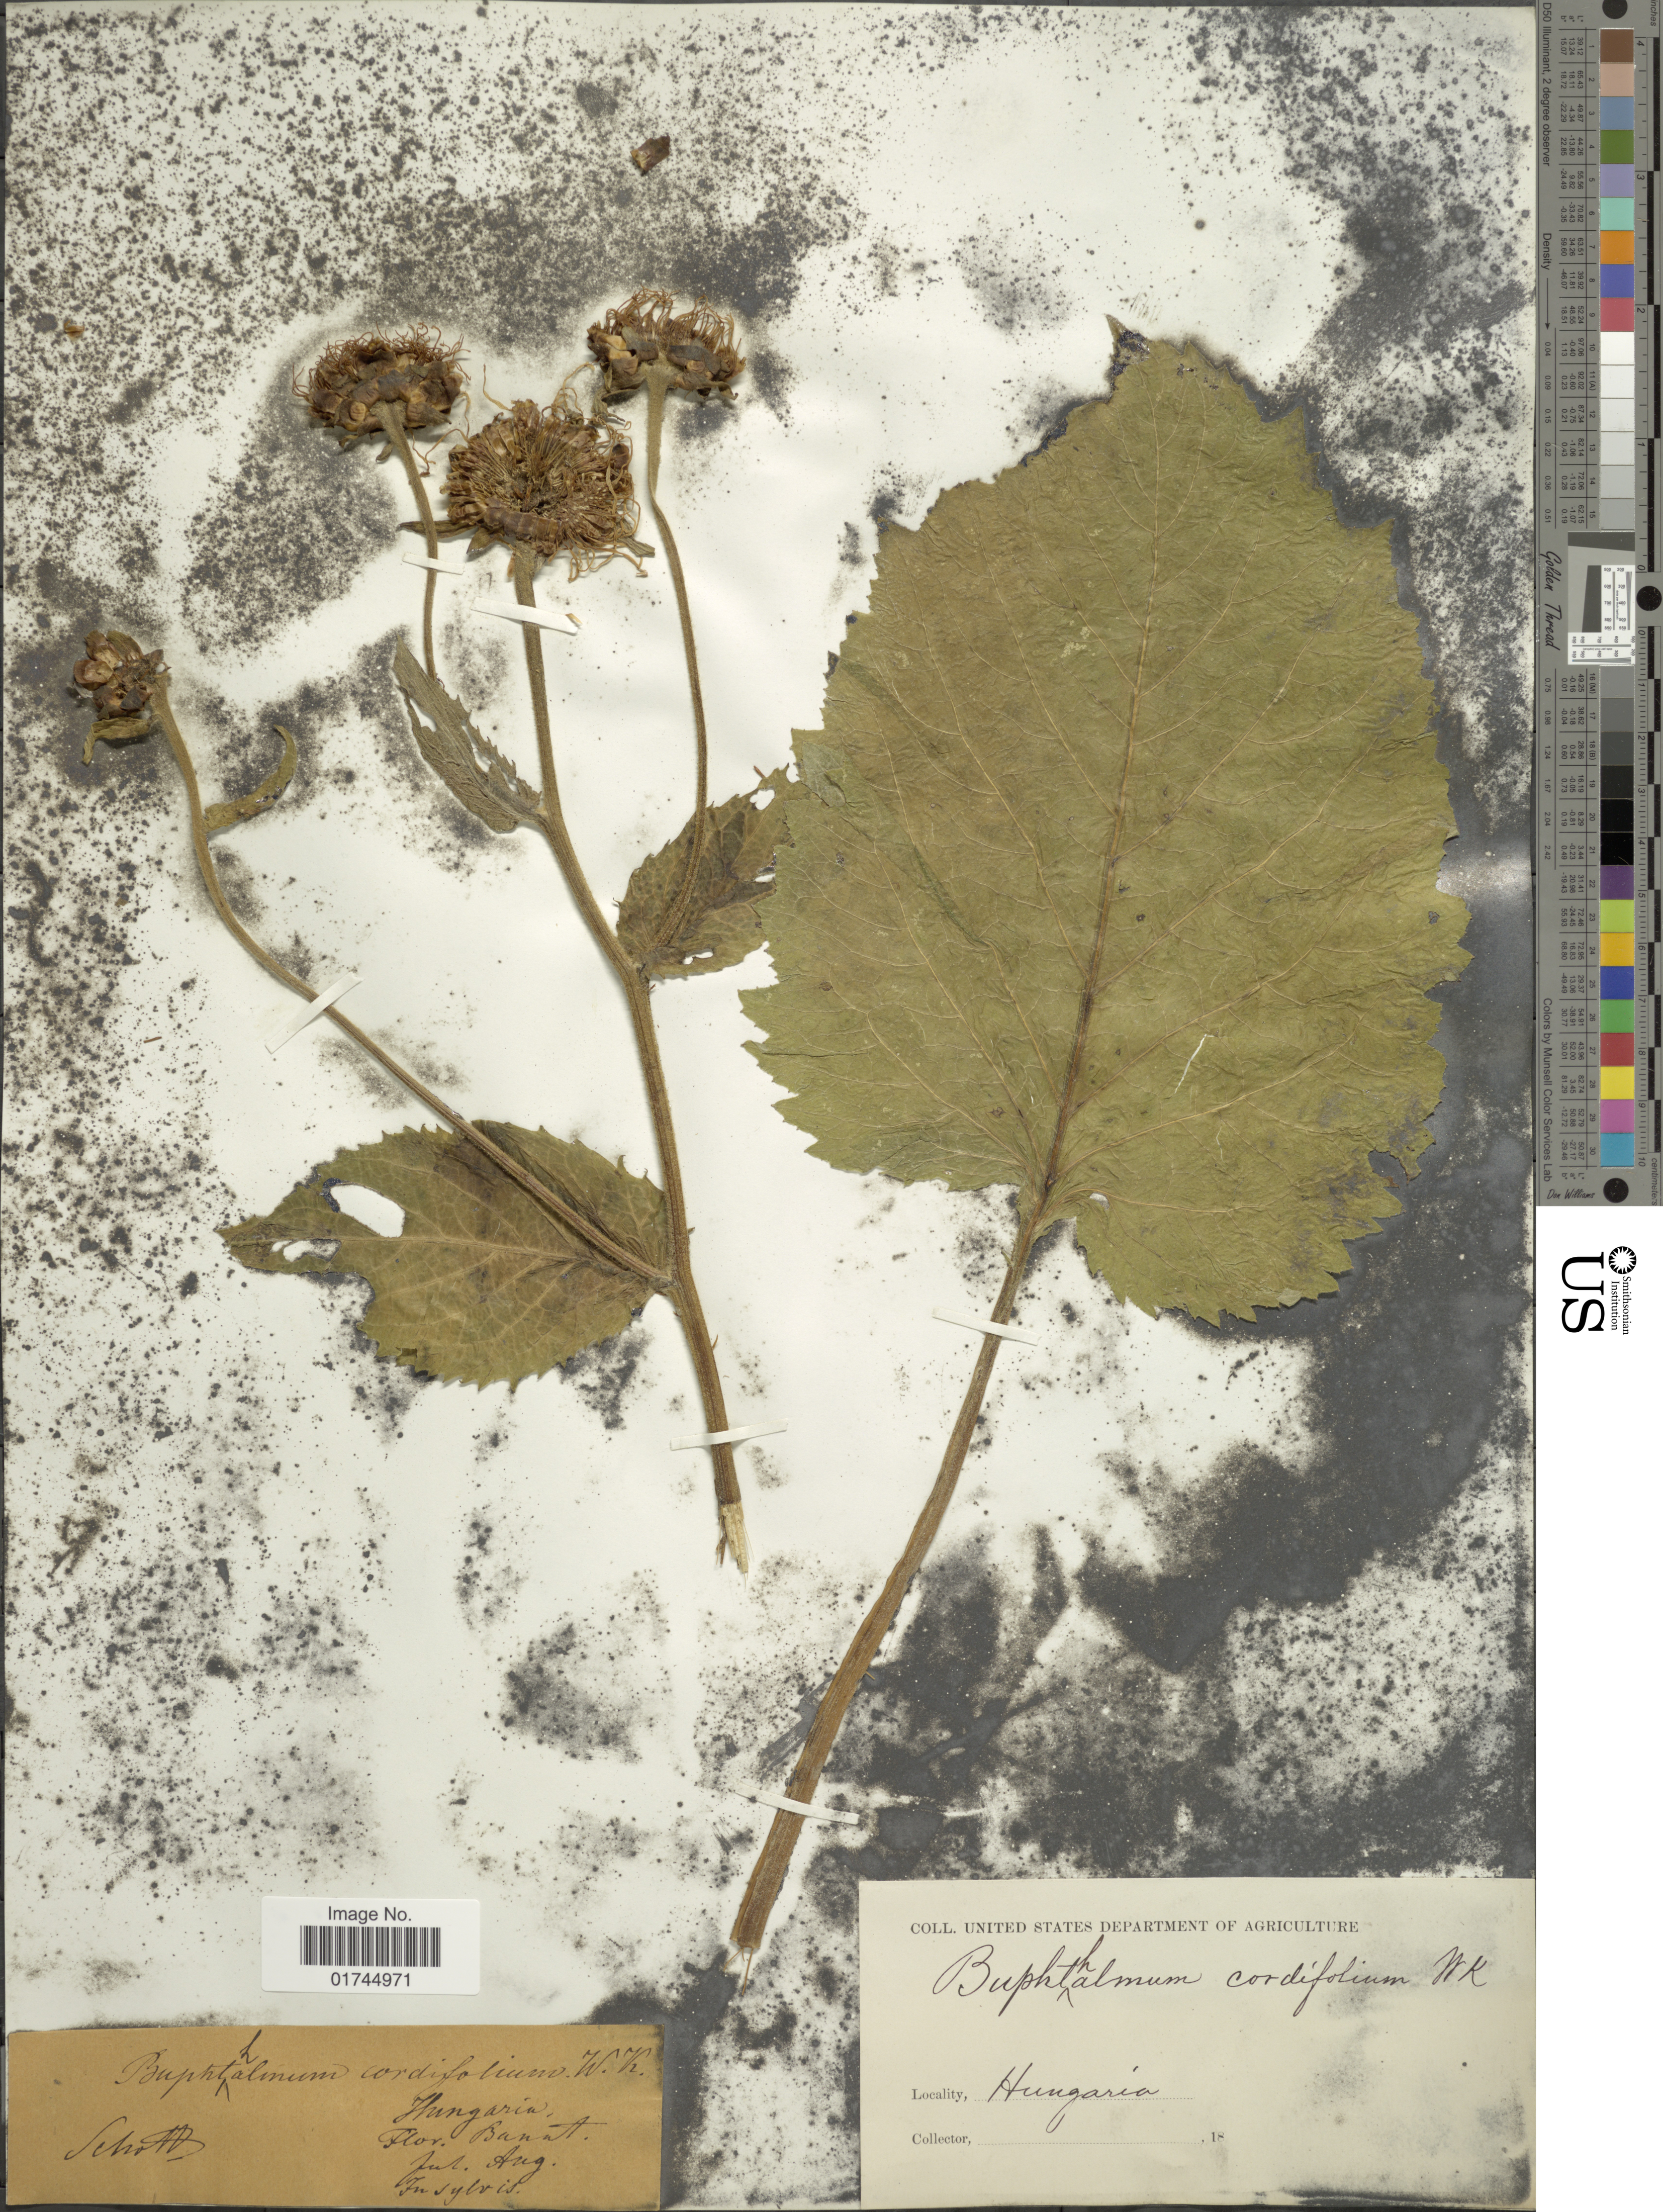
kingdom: Plantae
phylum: Tracheophyta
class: Magnoliopsida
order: Asterales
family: Asteraceae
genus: Buphthalmum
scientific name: Buphthalmum cordifolium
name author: Waldst. & Kit.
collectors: Schott, --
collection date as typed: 18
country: Hungary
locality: Hungaria, Flor. Bunart.